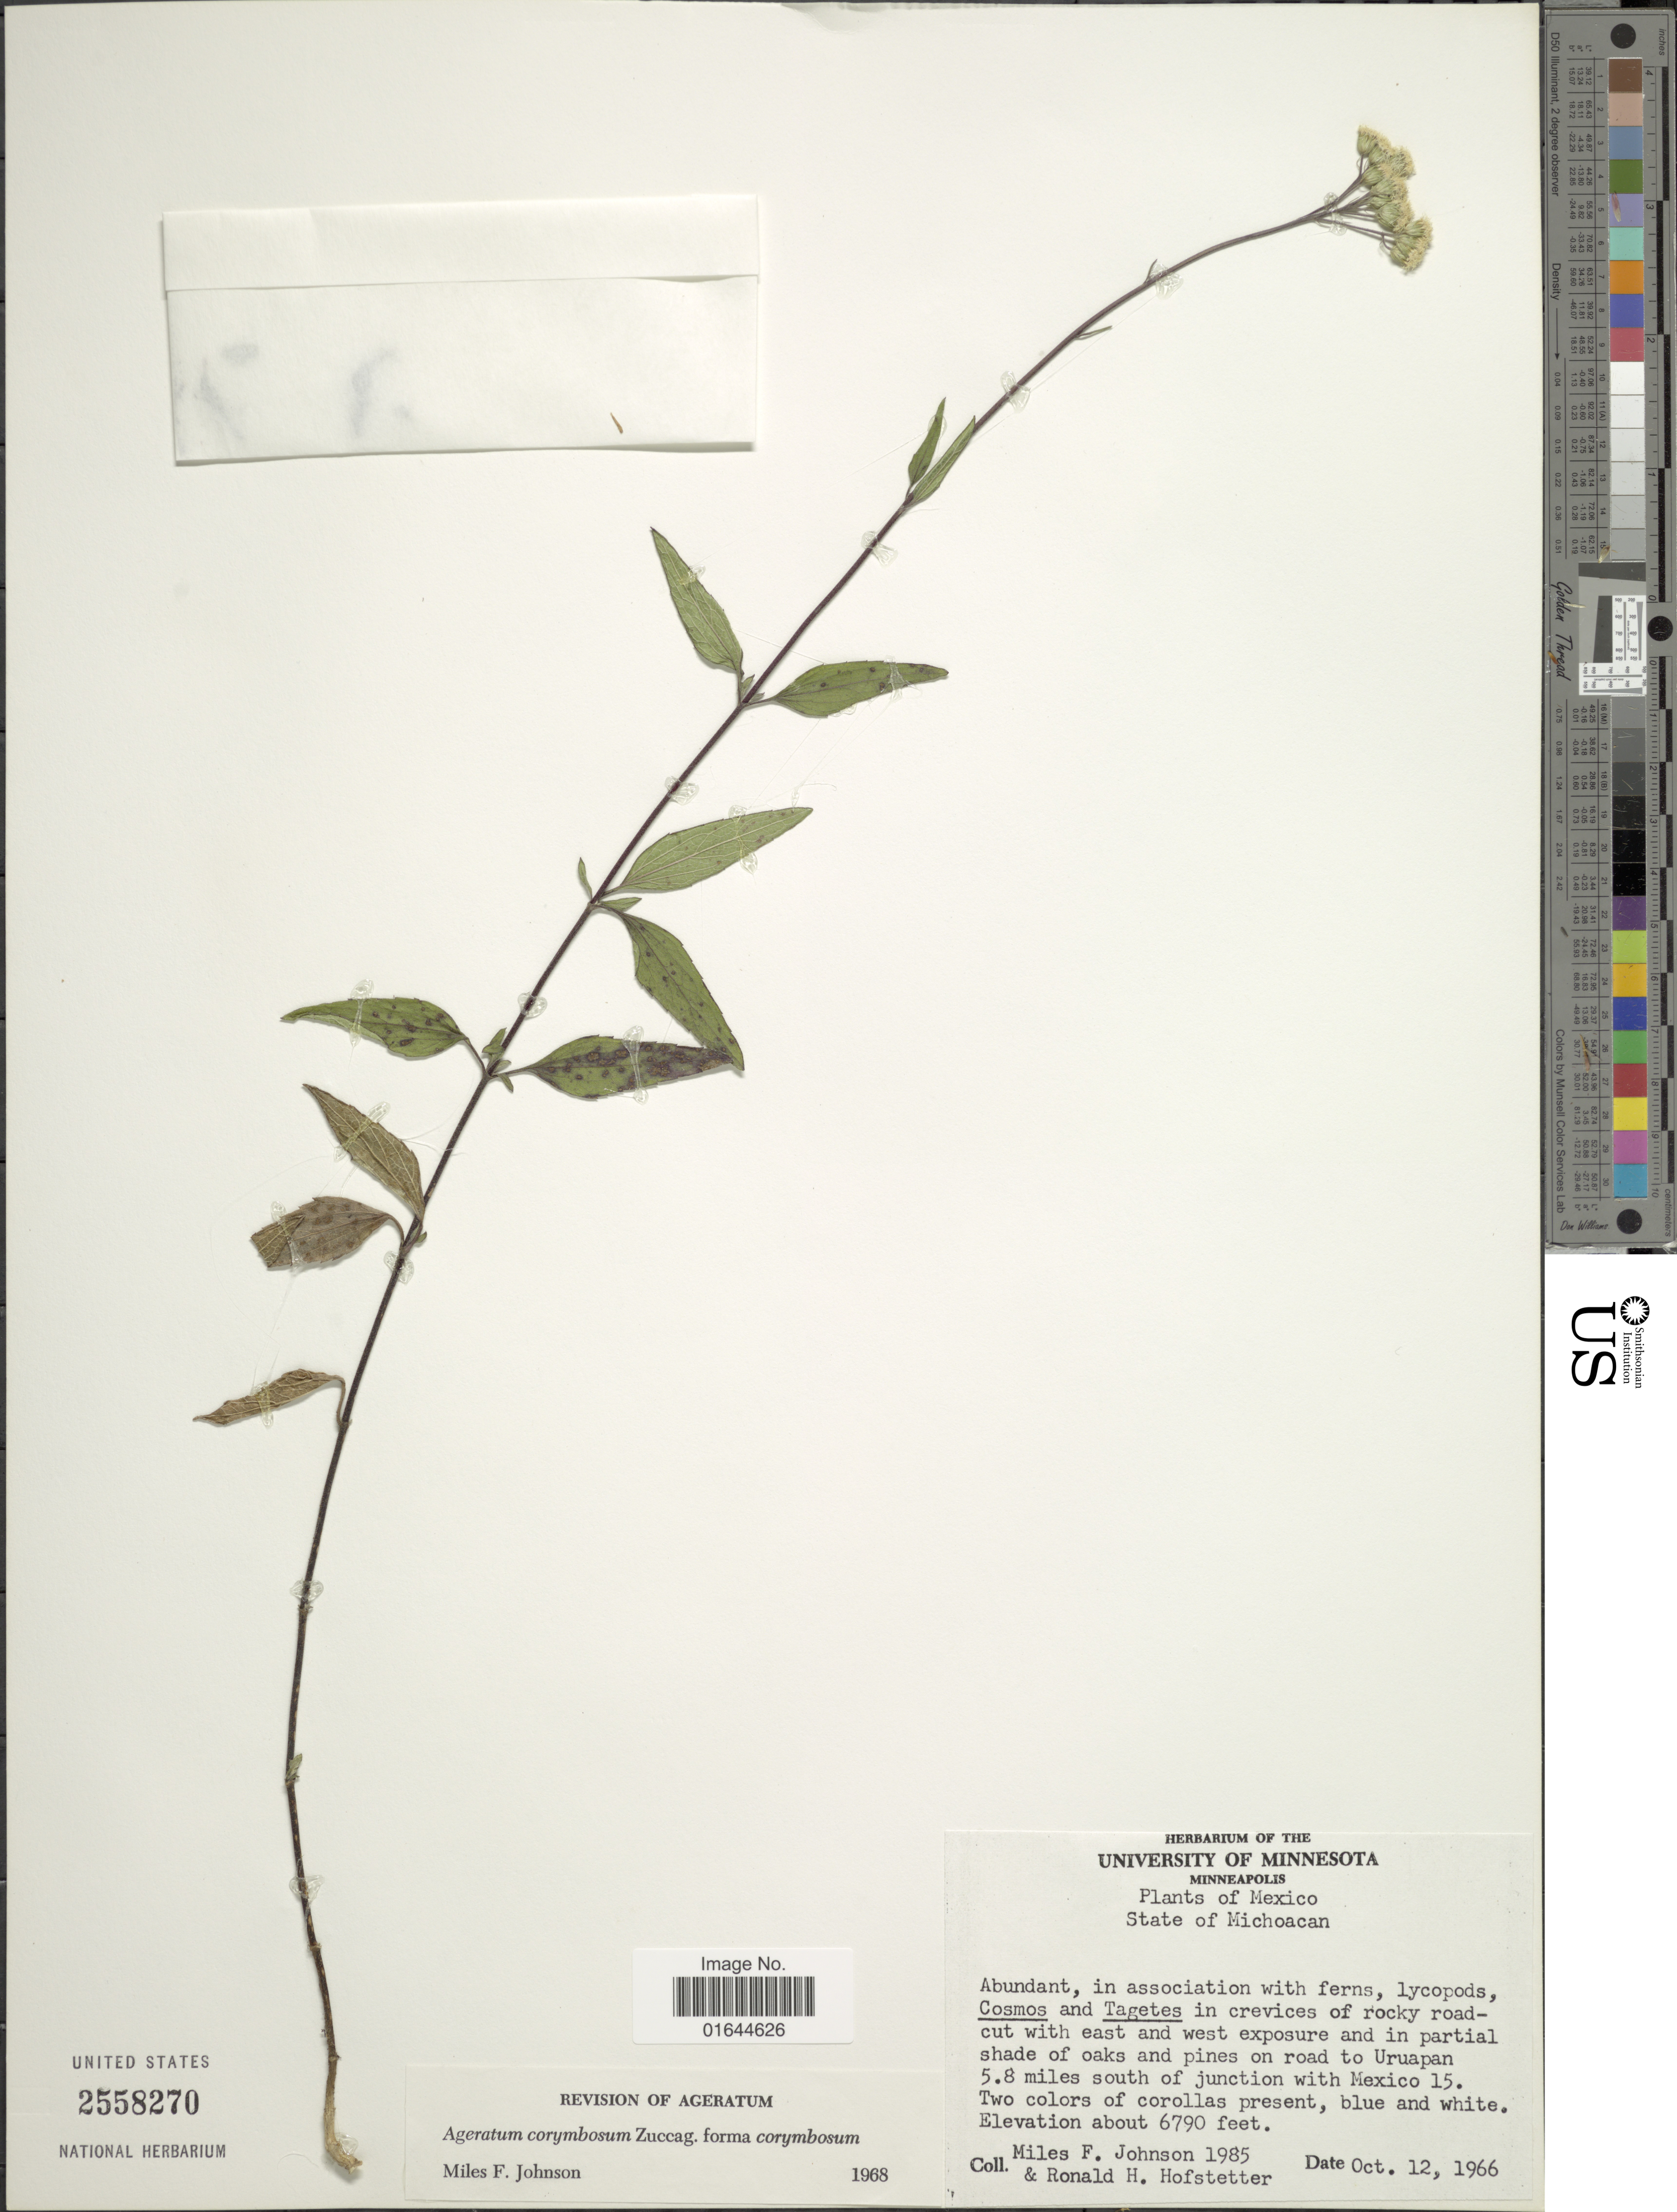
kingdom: Plantae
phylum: Tracheophyta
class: Magnoliopsida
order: Asterales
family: Asteraceae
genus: Ageratum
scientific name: Ageratum corymbosum f. corymbosum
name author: Zuccagni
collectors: M. F. Johnson & R. Hofstetter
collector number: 1985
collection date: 1966-10-12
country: Mexico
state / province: Michoacán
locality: Mexico. On road to Uruapan 5.8 miles south of junction with Mexico 15.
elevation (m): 2070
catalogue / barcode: US 2558270